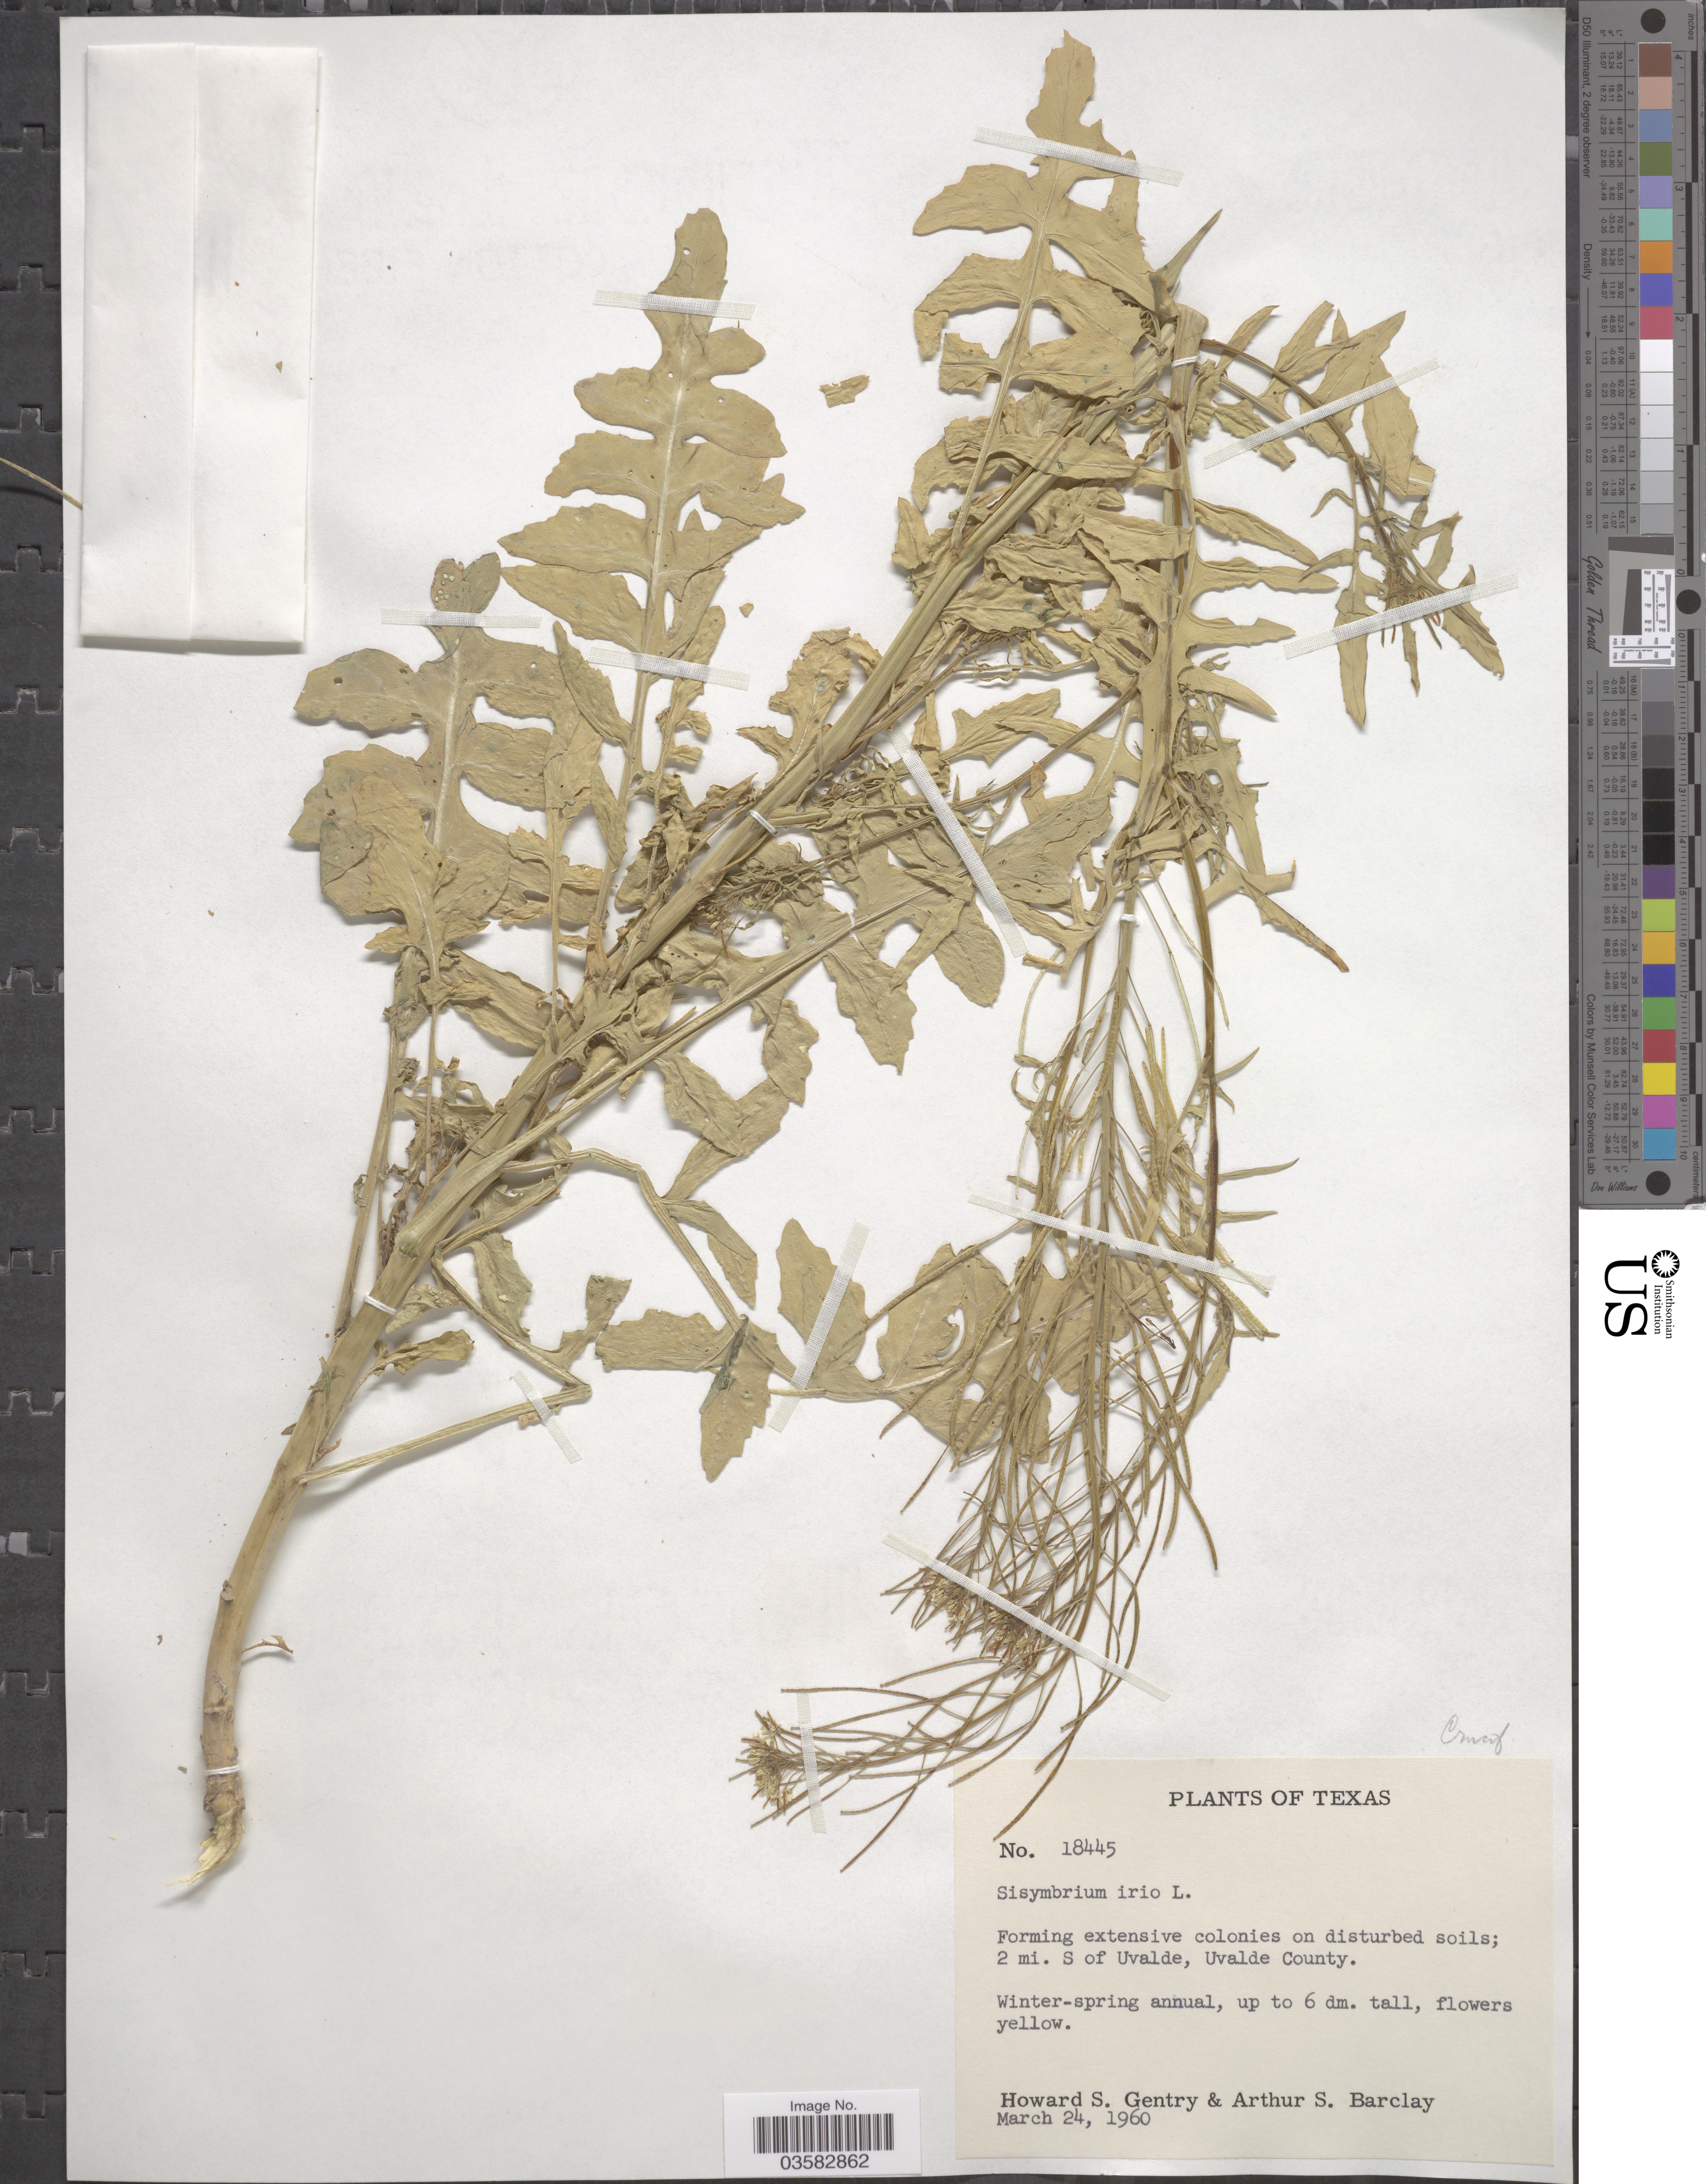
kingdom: Plantae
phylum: Tracheophyta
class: Magnoliopsida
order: Brassicales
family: Brassicaceae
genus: Sisymbrium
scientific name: Sisymbrium irio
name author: L.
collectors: H. S. Gentry & A. S. Barclay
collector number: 18445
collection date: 1960-03-24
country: United States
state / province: Texas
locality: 2 mi. S of Uvalde, Uvalde County.